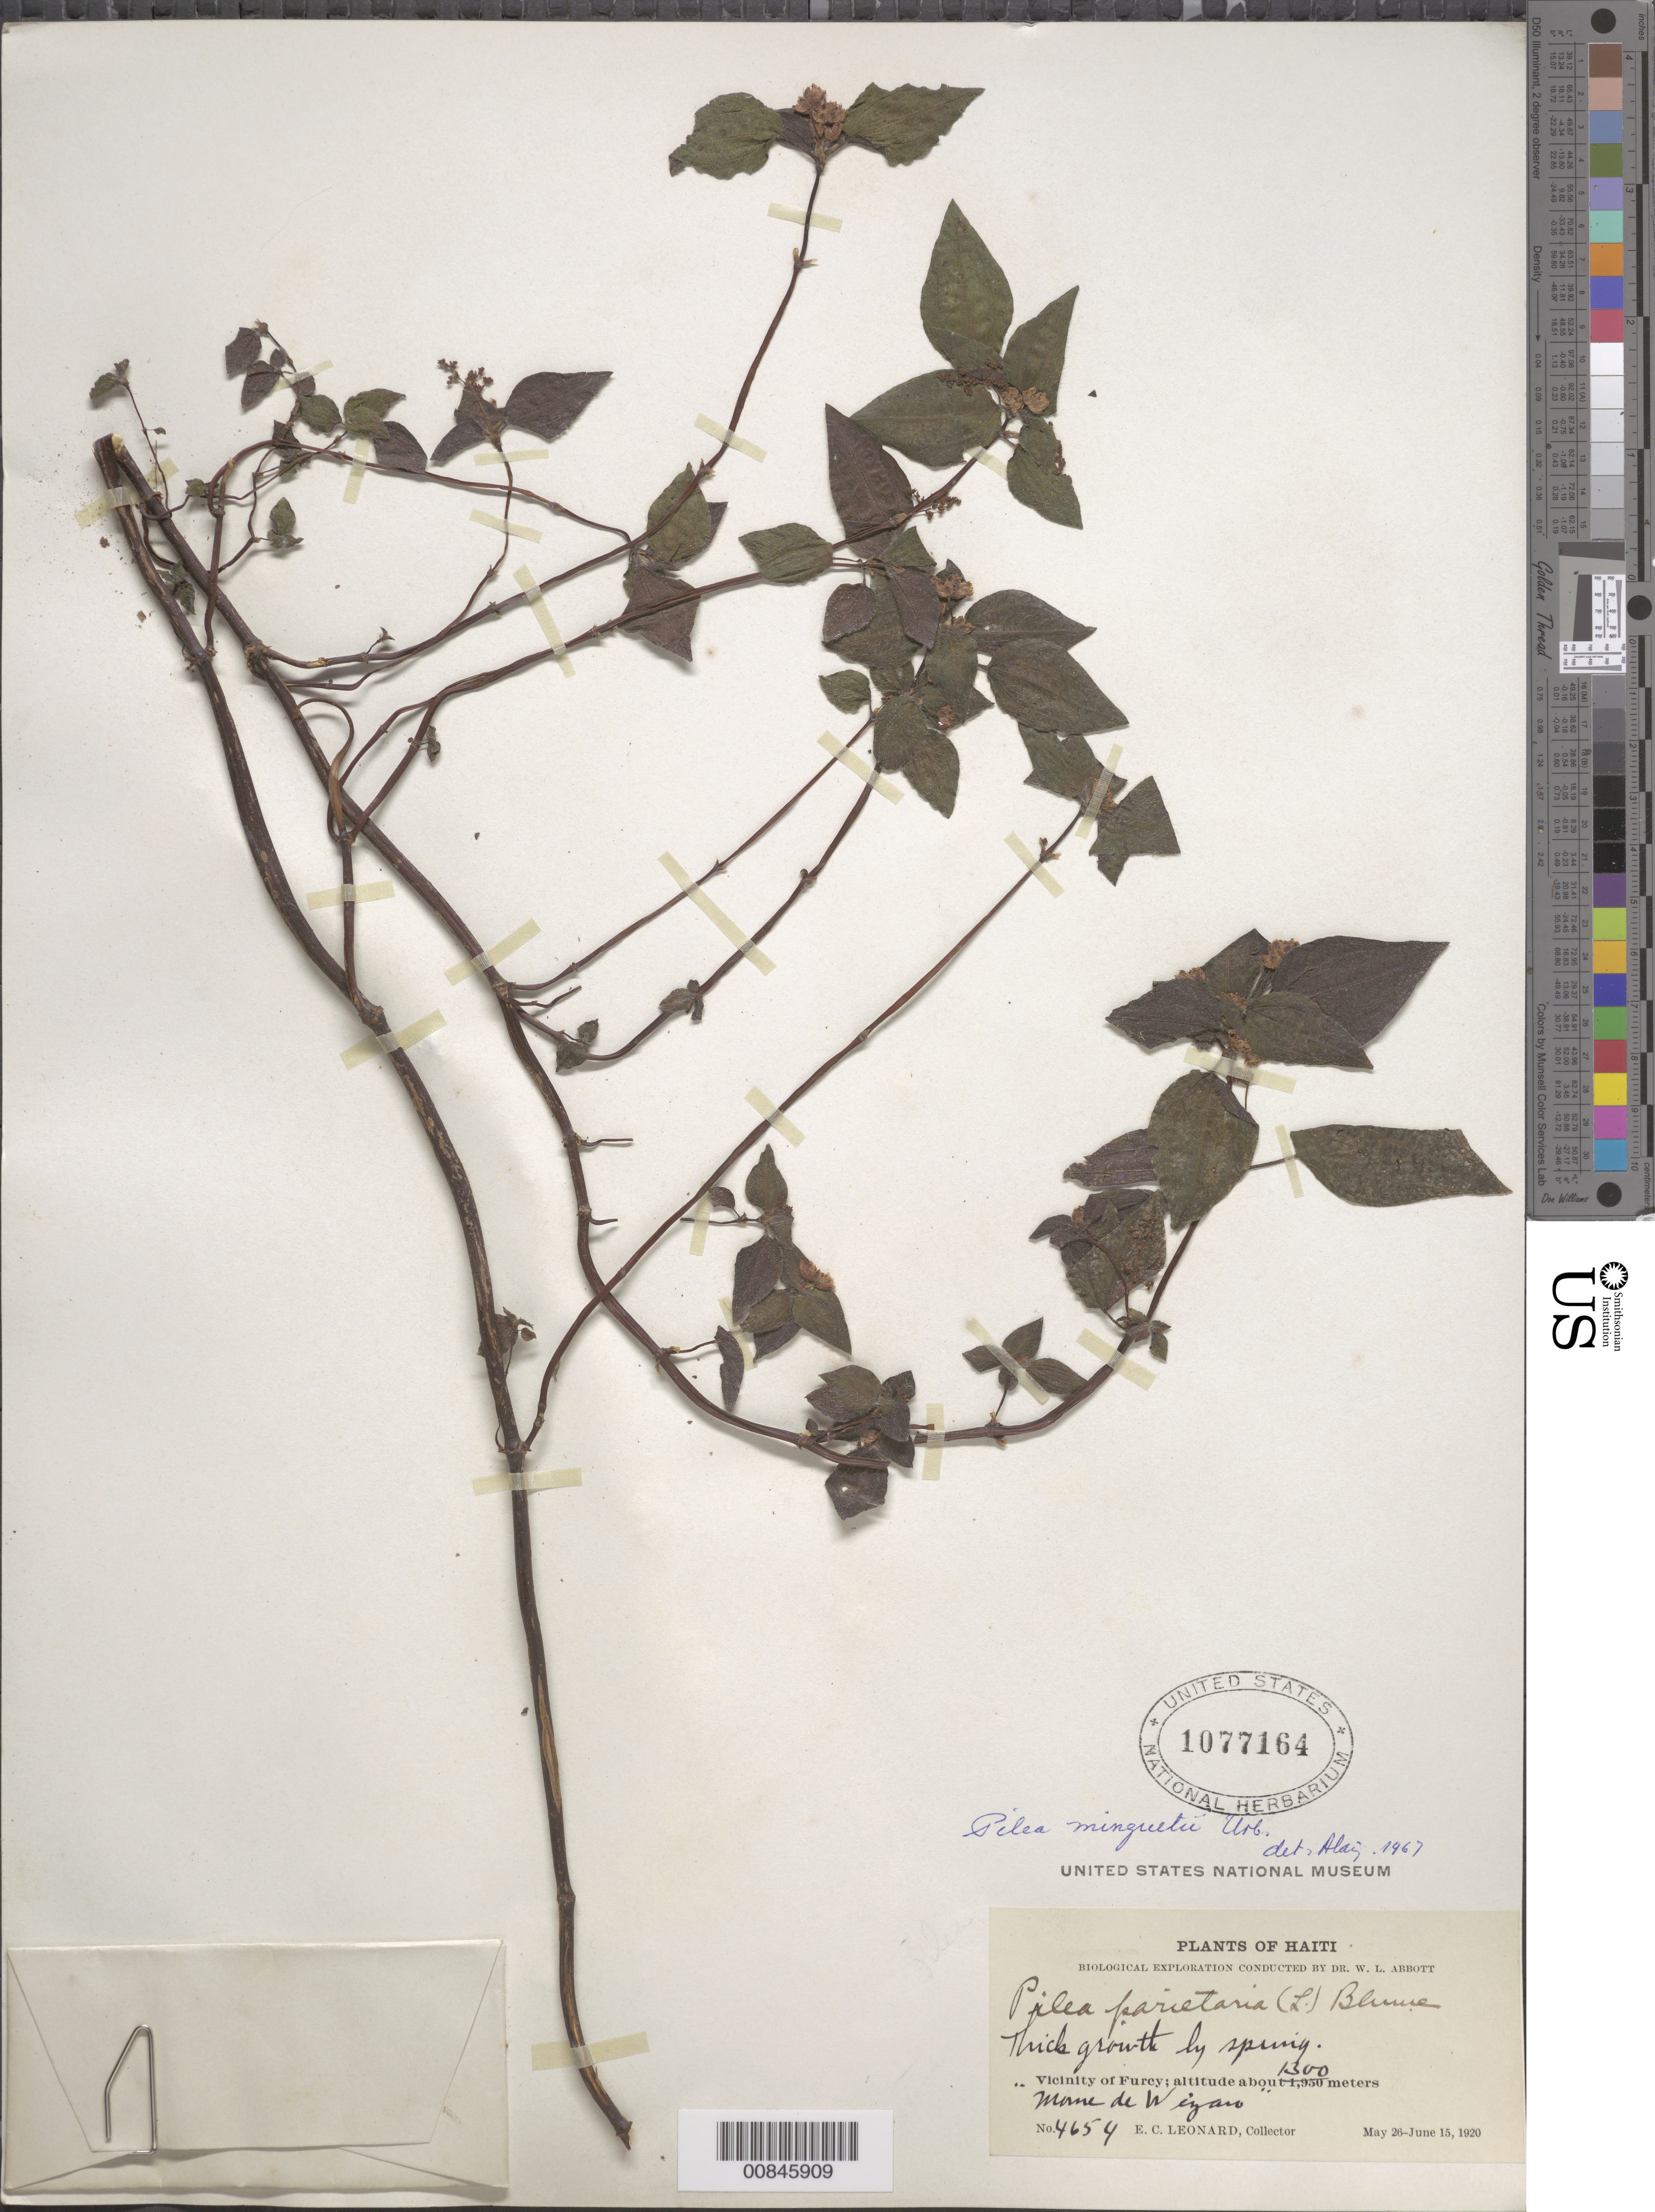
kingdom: Plantae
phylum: Tracheophyta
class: Magnoliopsida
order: Rosales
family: Urticaceae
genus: Pilea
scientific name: Pilea minguetii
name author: Urb.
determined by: Liogier, Alain H.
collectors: E. C. Leonard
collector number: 4654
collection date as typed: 26 May 1920 to 15 Jun 1920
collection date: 1920-05-26/1920-06-15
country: Haiti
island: Hispaniola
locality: Vicinity of Furcy. "Morne de Wéyan".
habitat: By spring.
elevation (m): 1300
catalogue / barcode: US 1077164